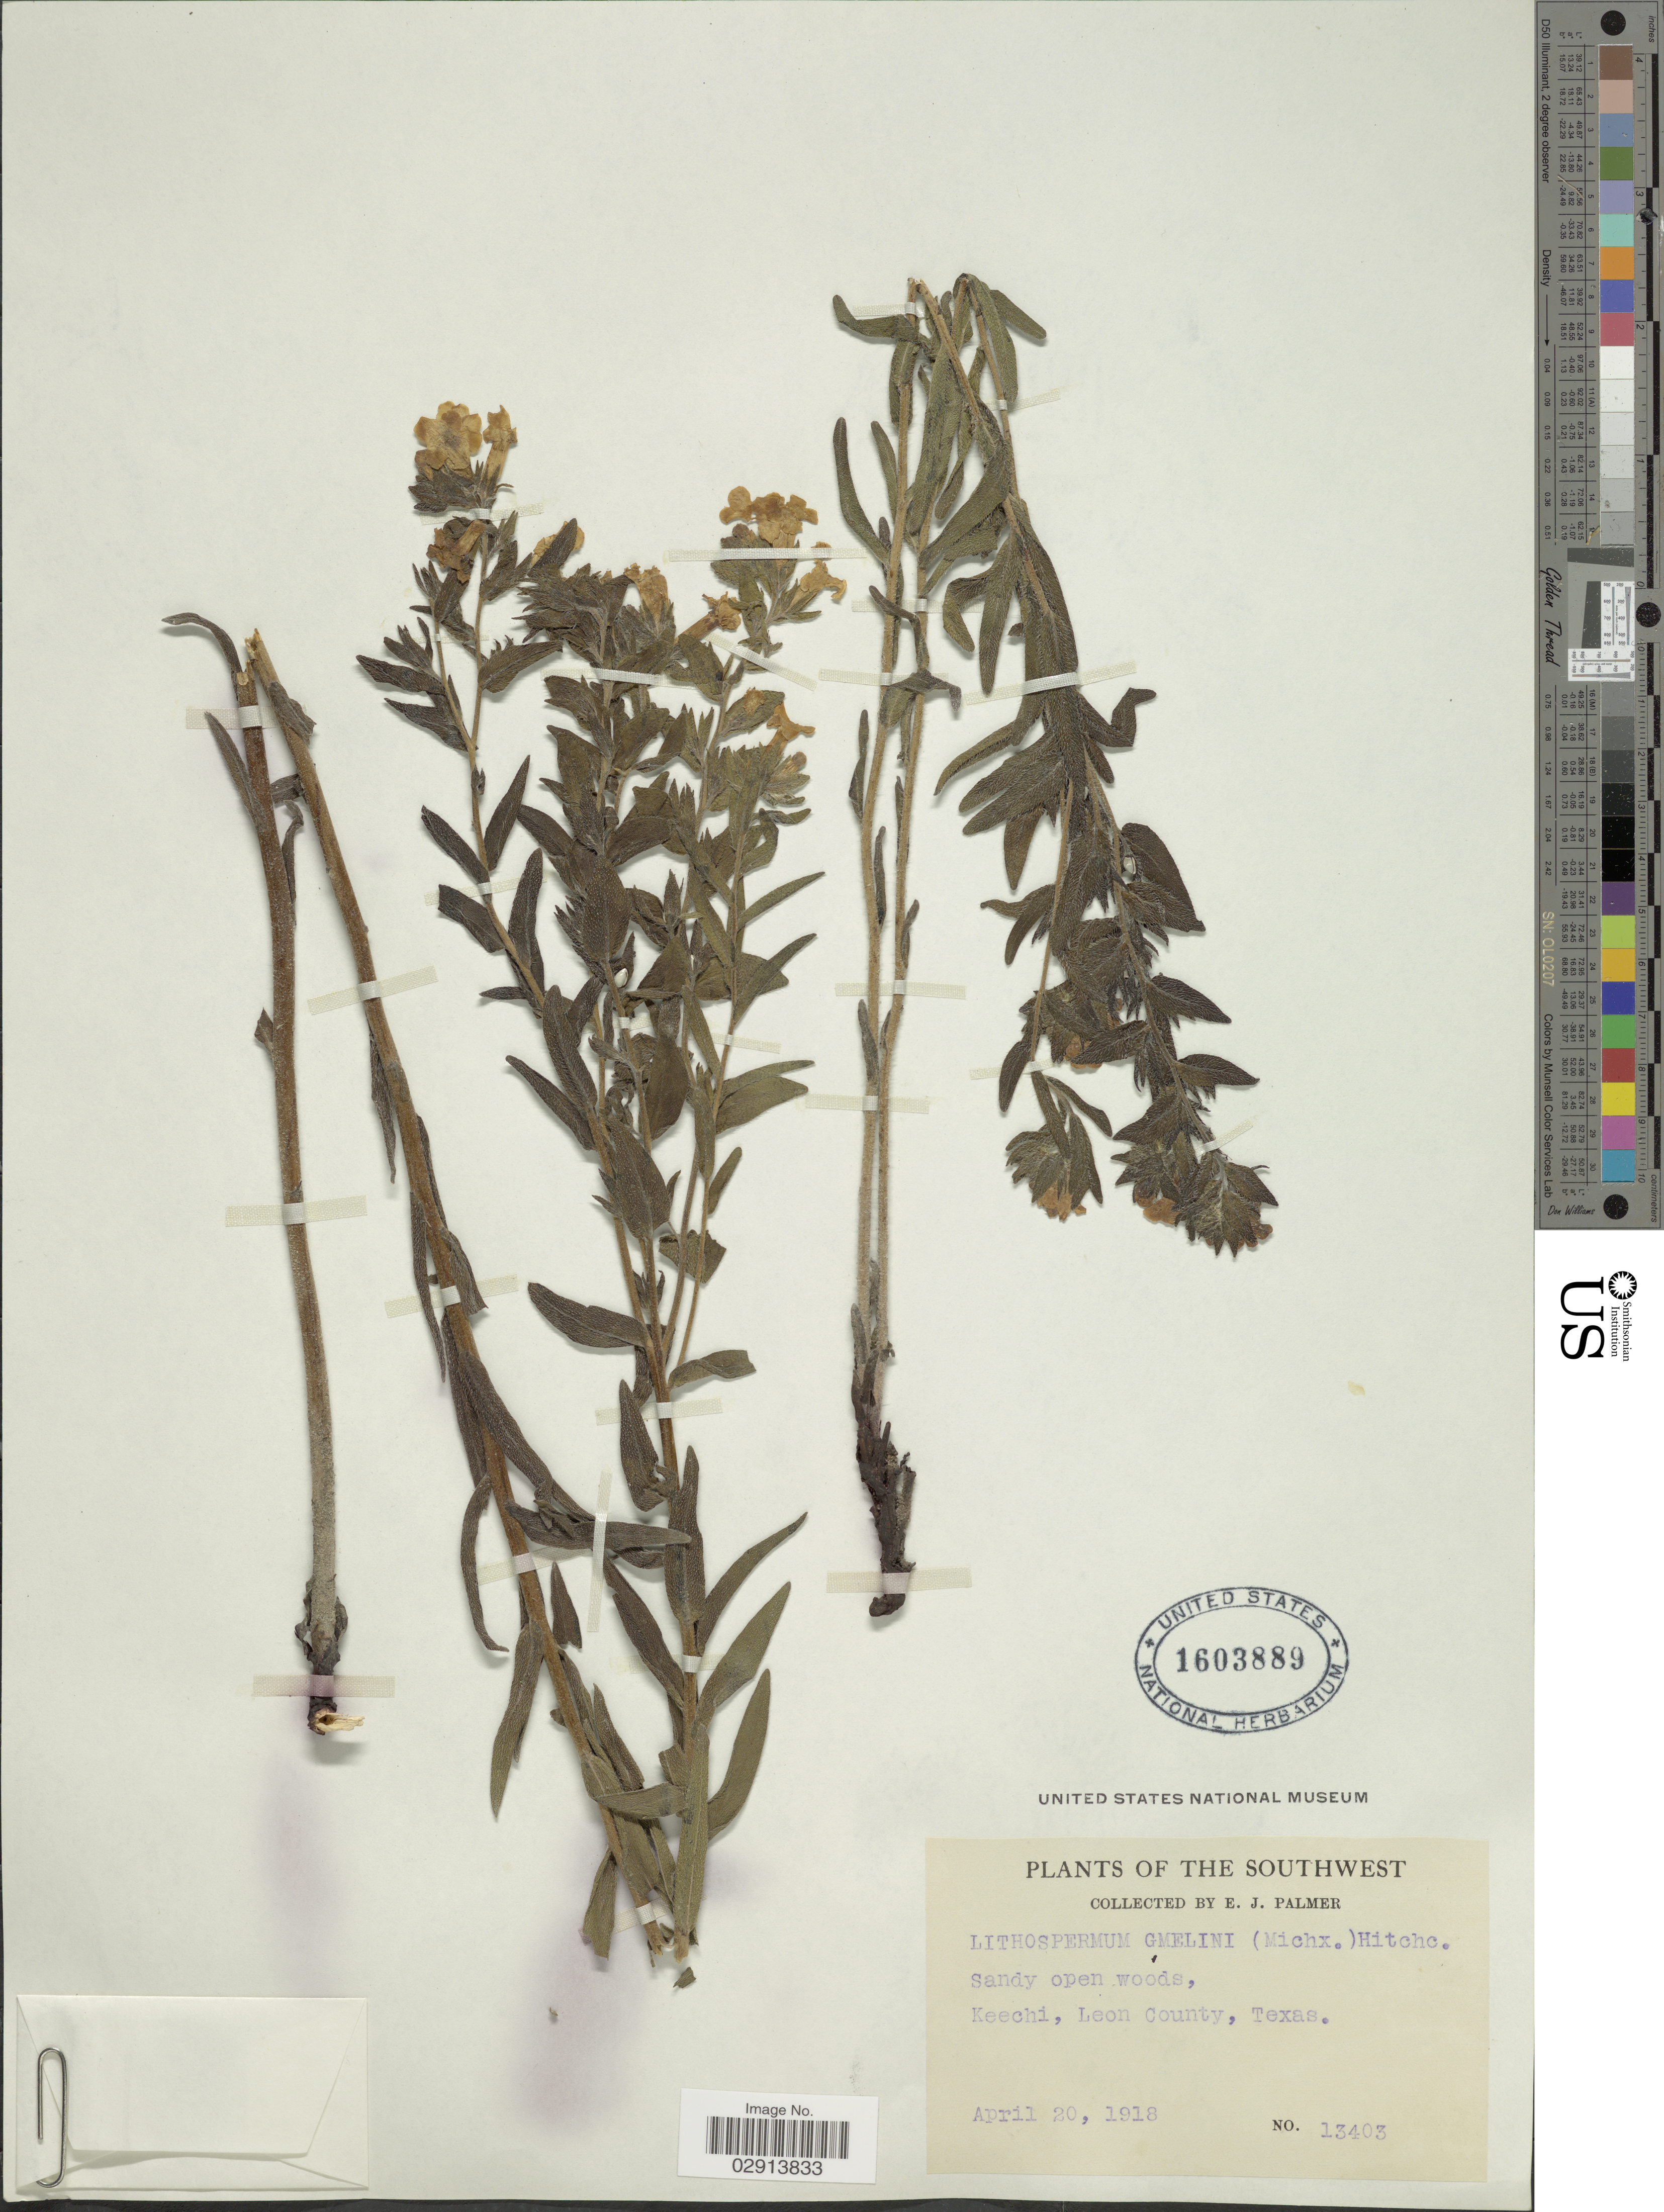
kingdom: Plantae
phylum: Tracheophyta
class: Magnoliopsida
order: Boraginales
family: Boraginaceae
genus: Lithospermum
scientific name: Lithospermum caroliniense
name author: (J.F. Gmel.) MacMill.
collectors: E. J. Palmer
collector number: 13403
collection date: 1918-04-20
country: United States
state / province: Texas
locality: The Southwest. Sandy open woods, Keechi, Leon County, Texas.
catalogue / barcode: US 1603889